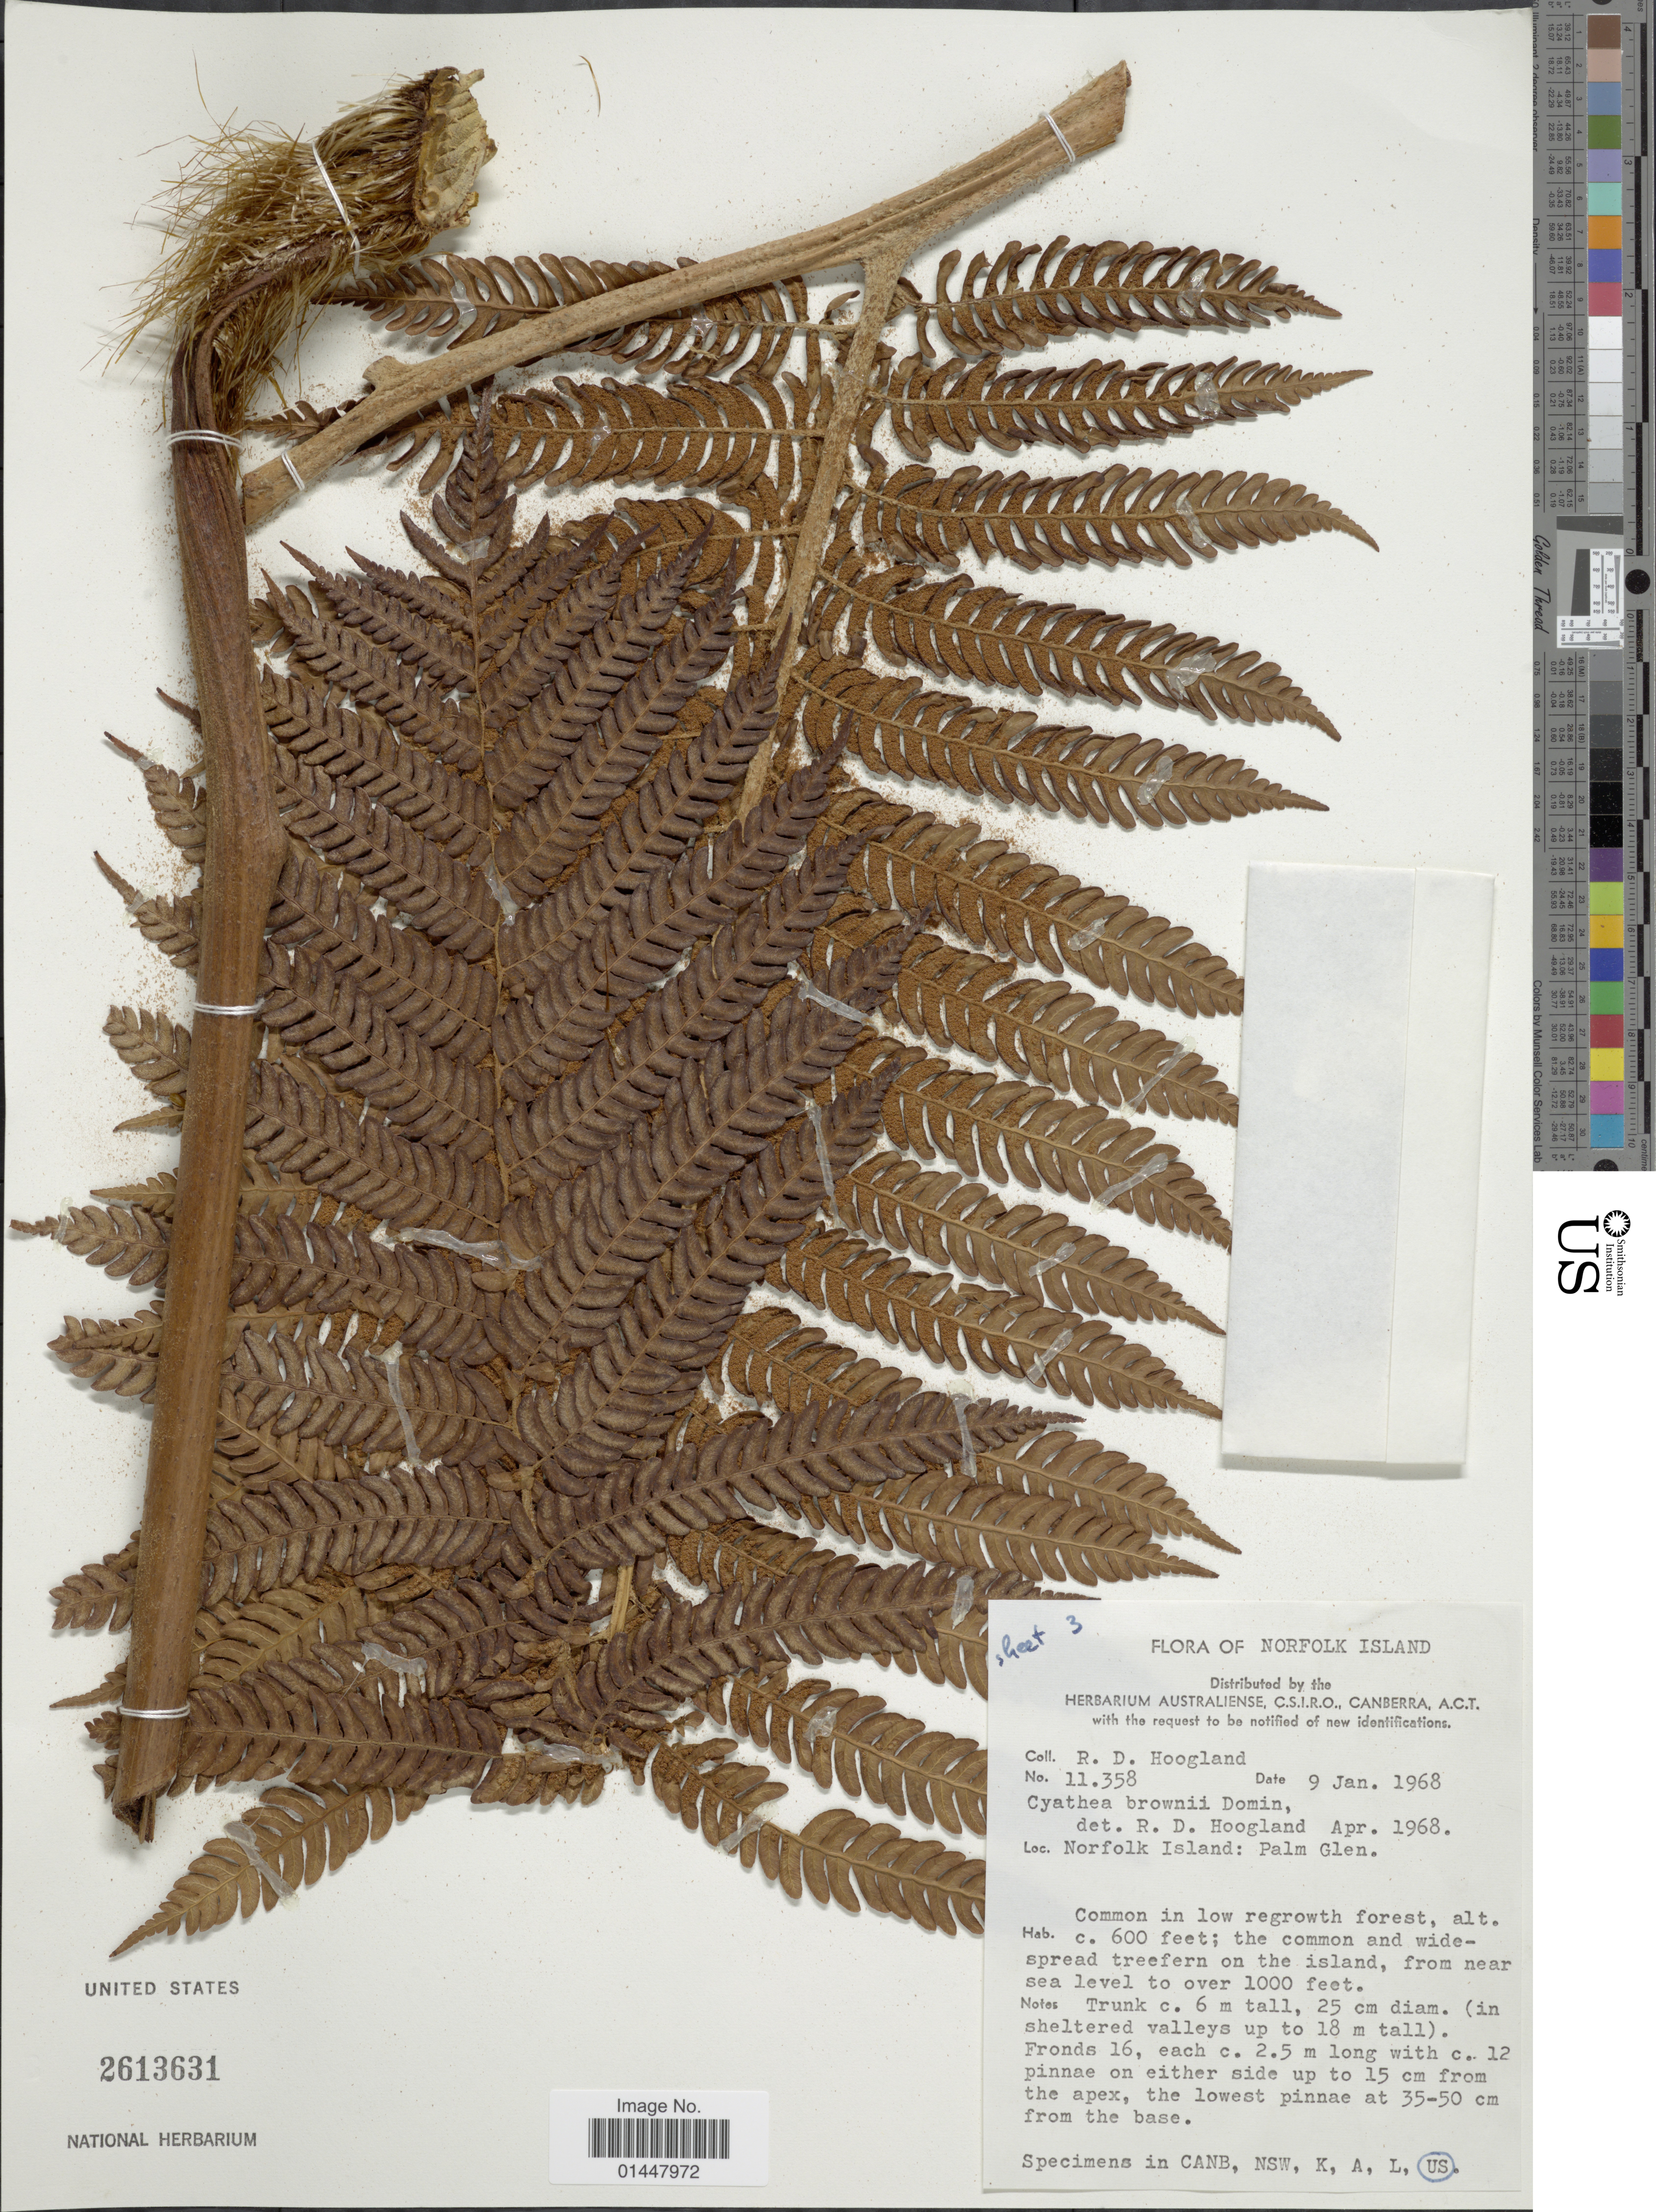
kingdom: Plantae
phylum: Tracheophyta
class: Polypodiopsida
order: Cyatheales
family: Cyatheaceae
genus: Sphaeropteris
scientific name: Sphaeropteris brownii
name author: Domin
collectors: R. D. Hoogland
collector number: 11358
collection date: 1968-01-09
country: Australia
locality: Norfolk Island: Palm Glen.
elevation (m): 183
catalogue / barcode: US 2613631